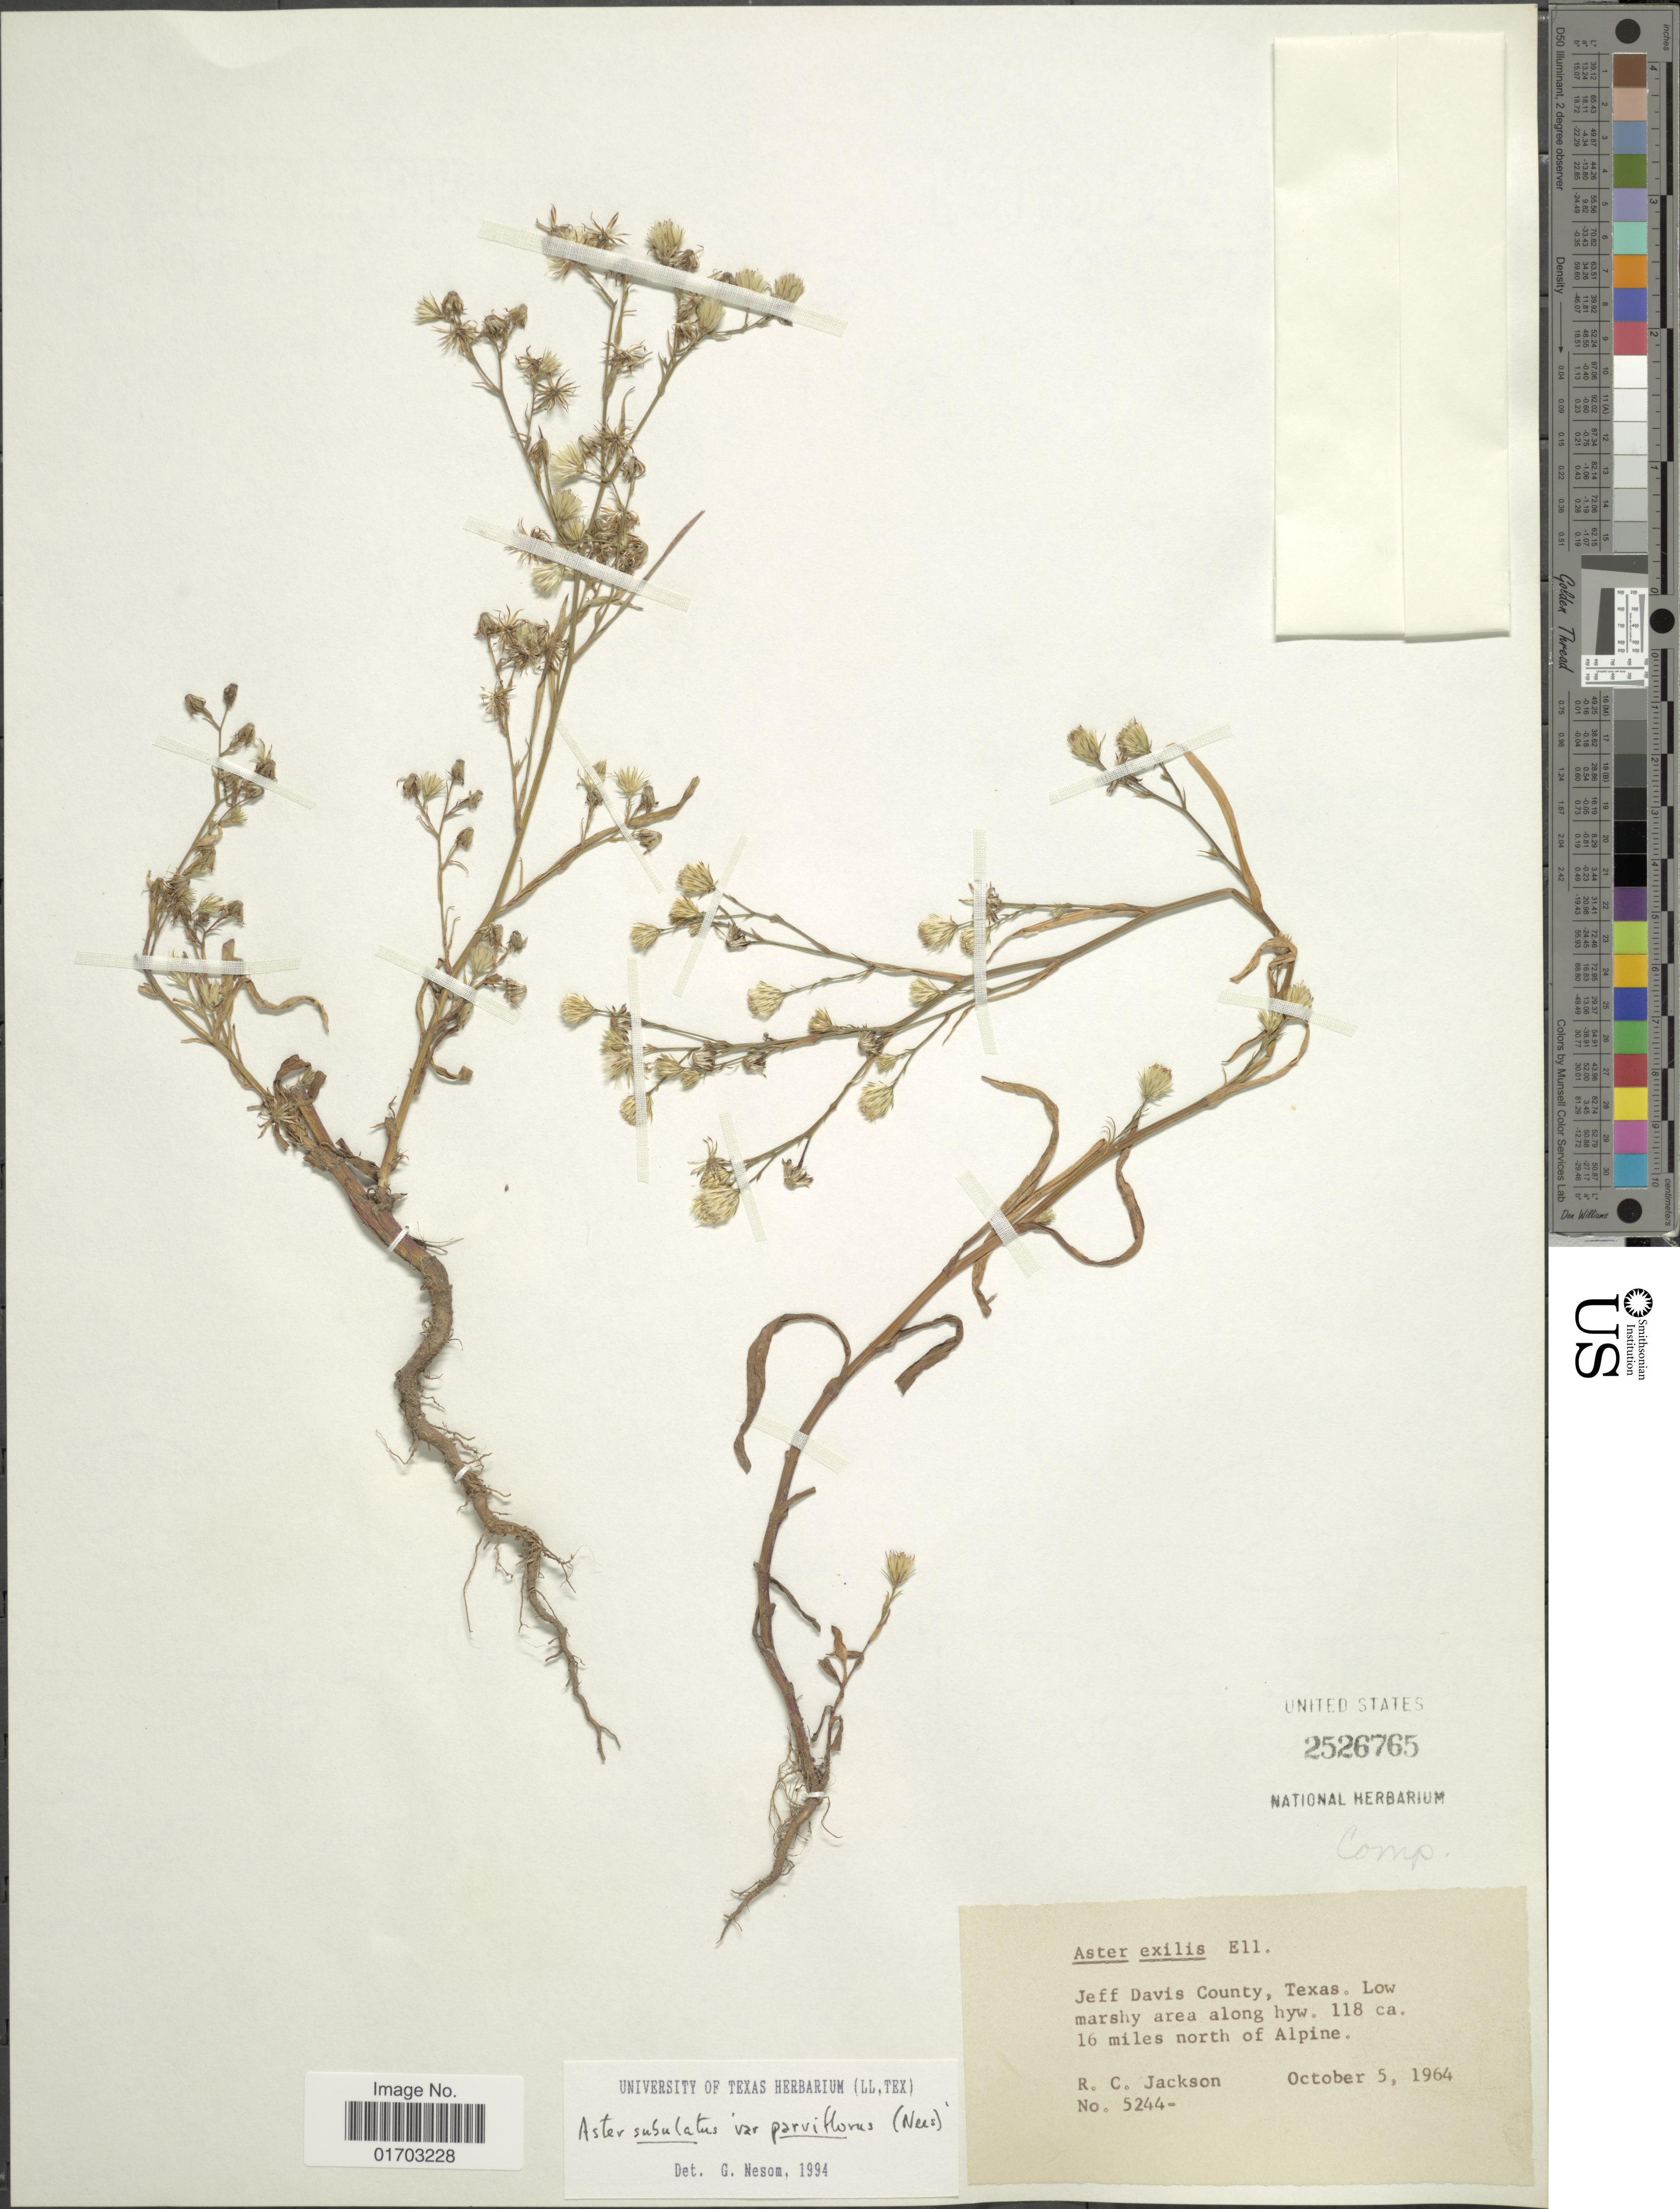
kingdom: Plantae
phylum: Tracheophyta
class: Magnoliopsida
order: Asterales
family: Asteraceae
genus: Symphyotrichum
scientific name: Symphyotrichum subulatum var. parviflorum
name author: (Nees) S.D. Sundb.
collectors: R. C. Jackson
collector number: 5244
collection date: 1964-10-05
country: United States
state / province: Texas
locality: Jeff Davis County, marshy area along hwy. 118 ca. 16 miles north of Alpine.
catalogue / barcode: US 2526765